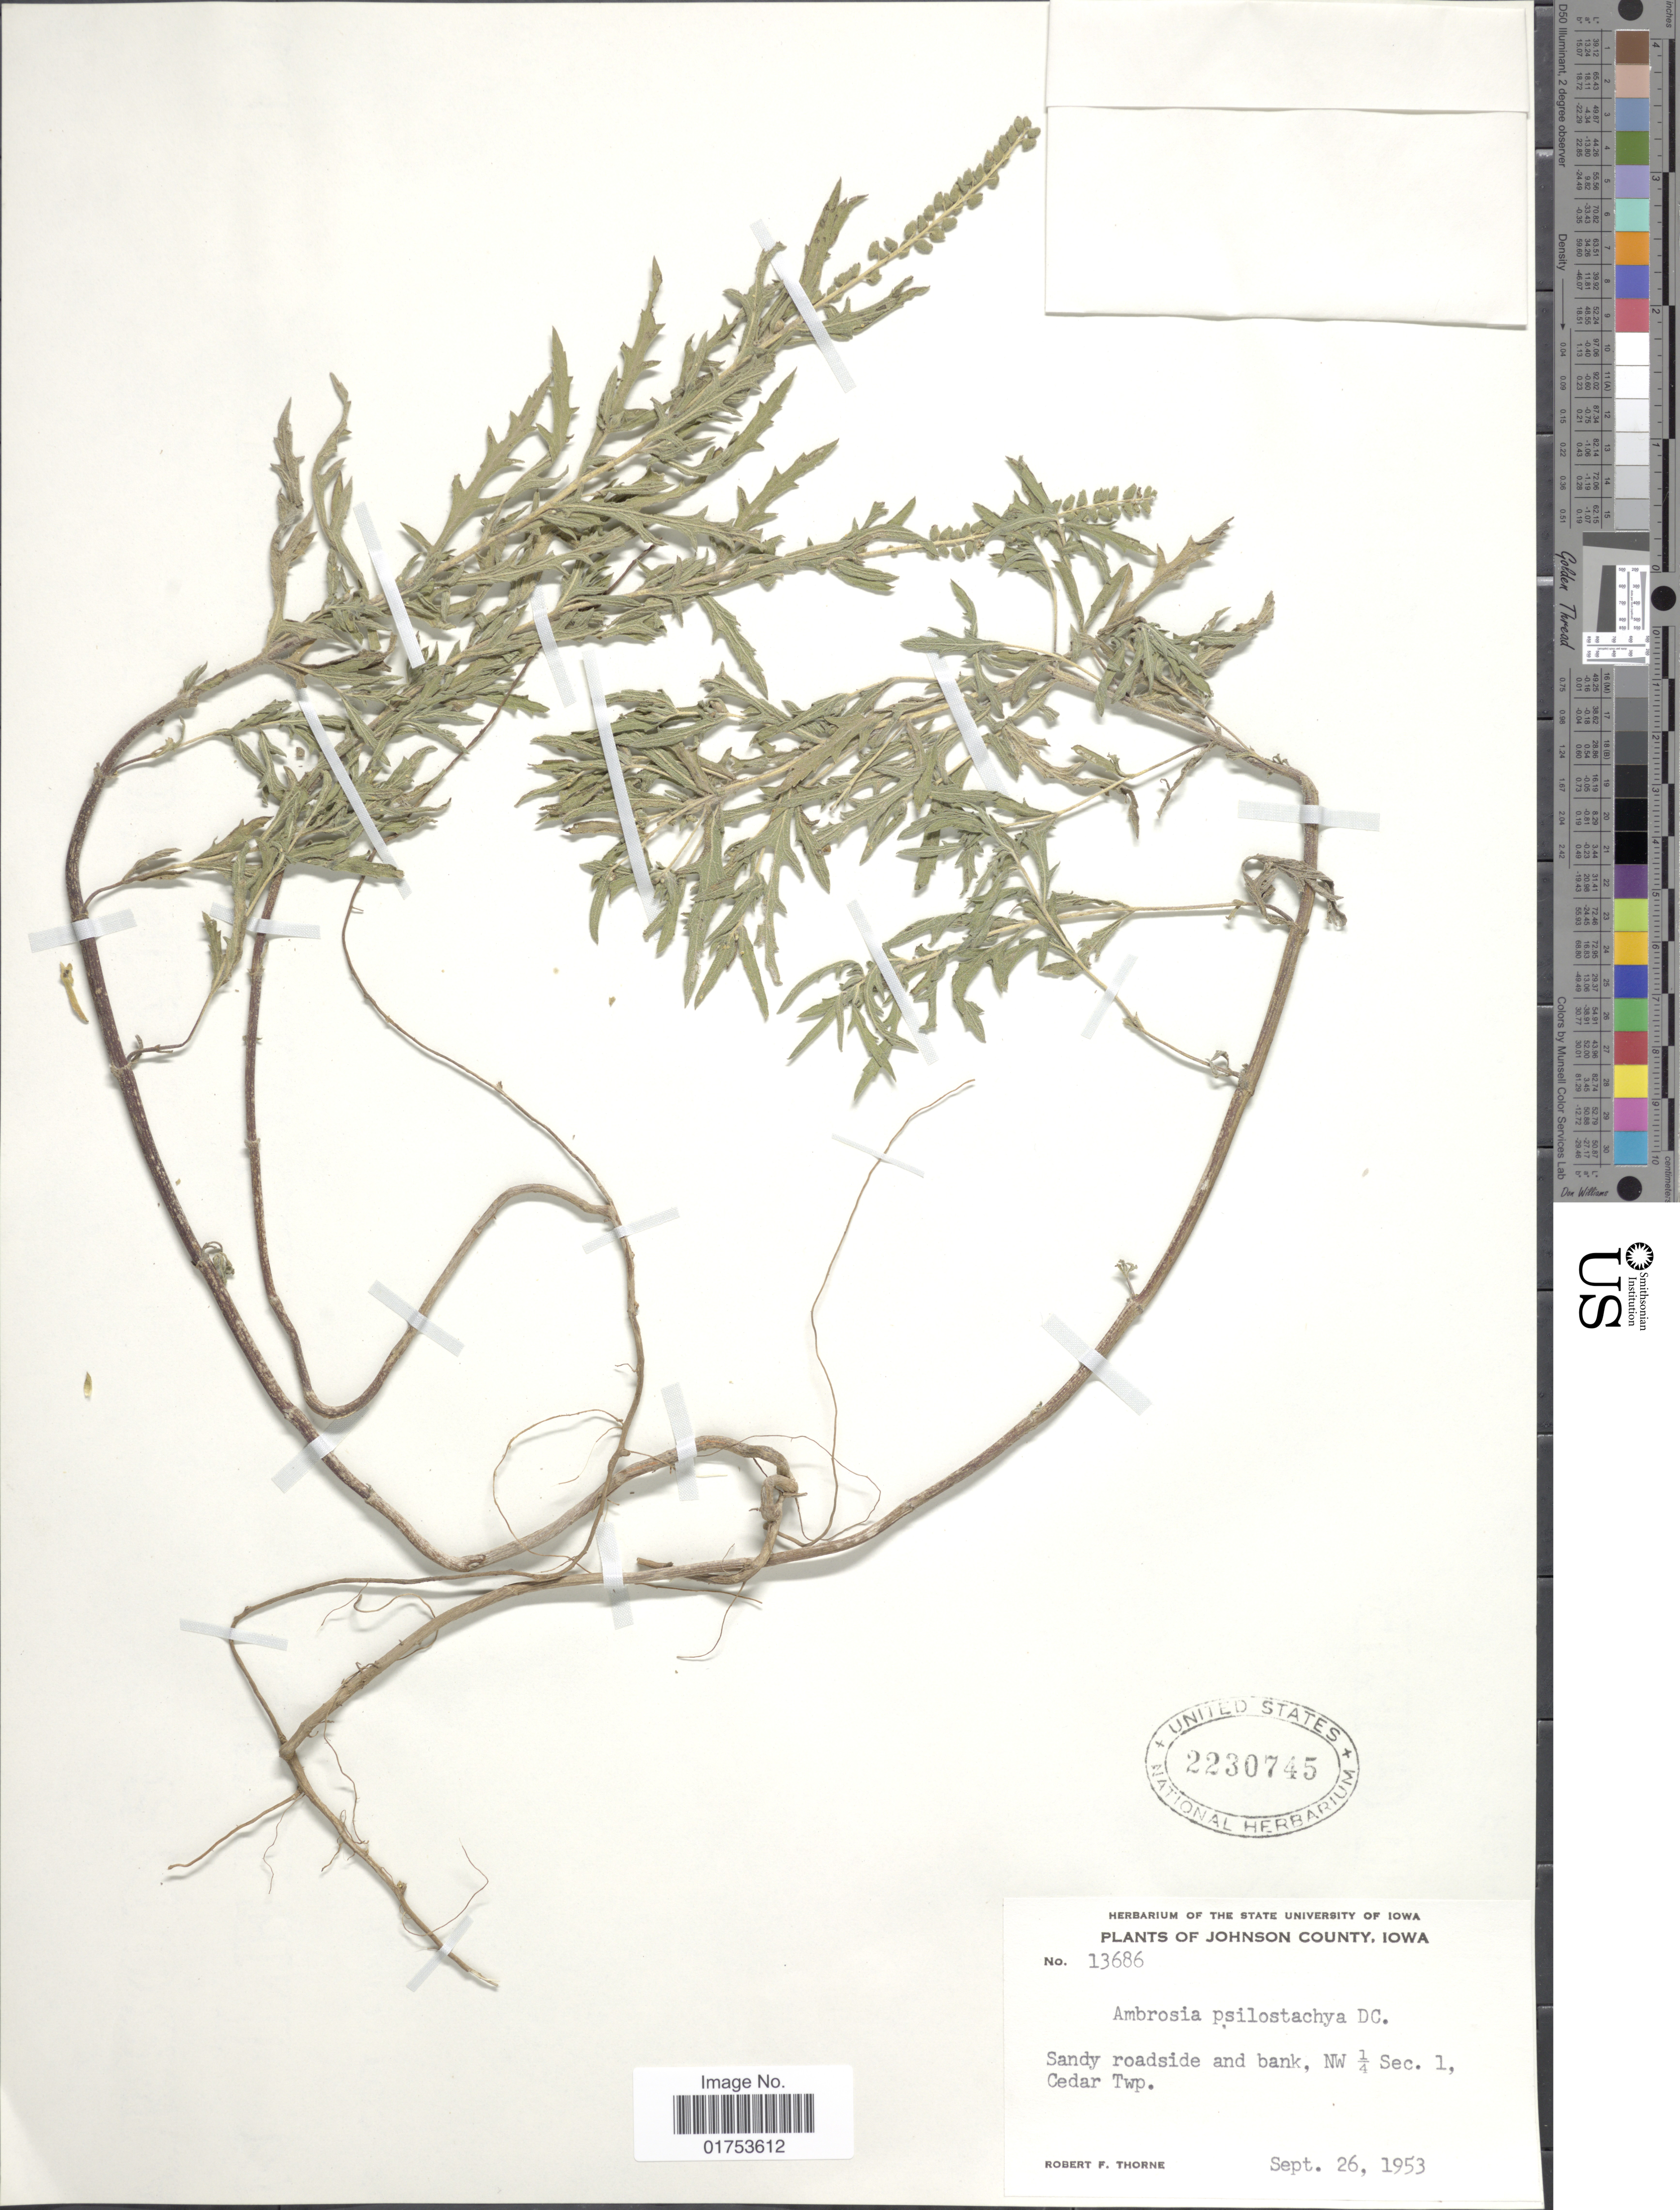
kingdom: Plantae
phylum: Tracheophyta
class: Magnoliopsida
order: Asterales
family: Asteraceae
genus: Ambrosia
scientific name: Ambrosia psilostachya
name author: DC.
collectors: R. F. Thorne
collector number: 13686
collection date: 1953-09-26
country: United States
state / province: Iowa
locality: Johson County, NW ¼ Sec. 1, Cedar Twp.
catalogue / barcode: US 2230745